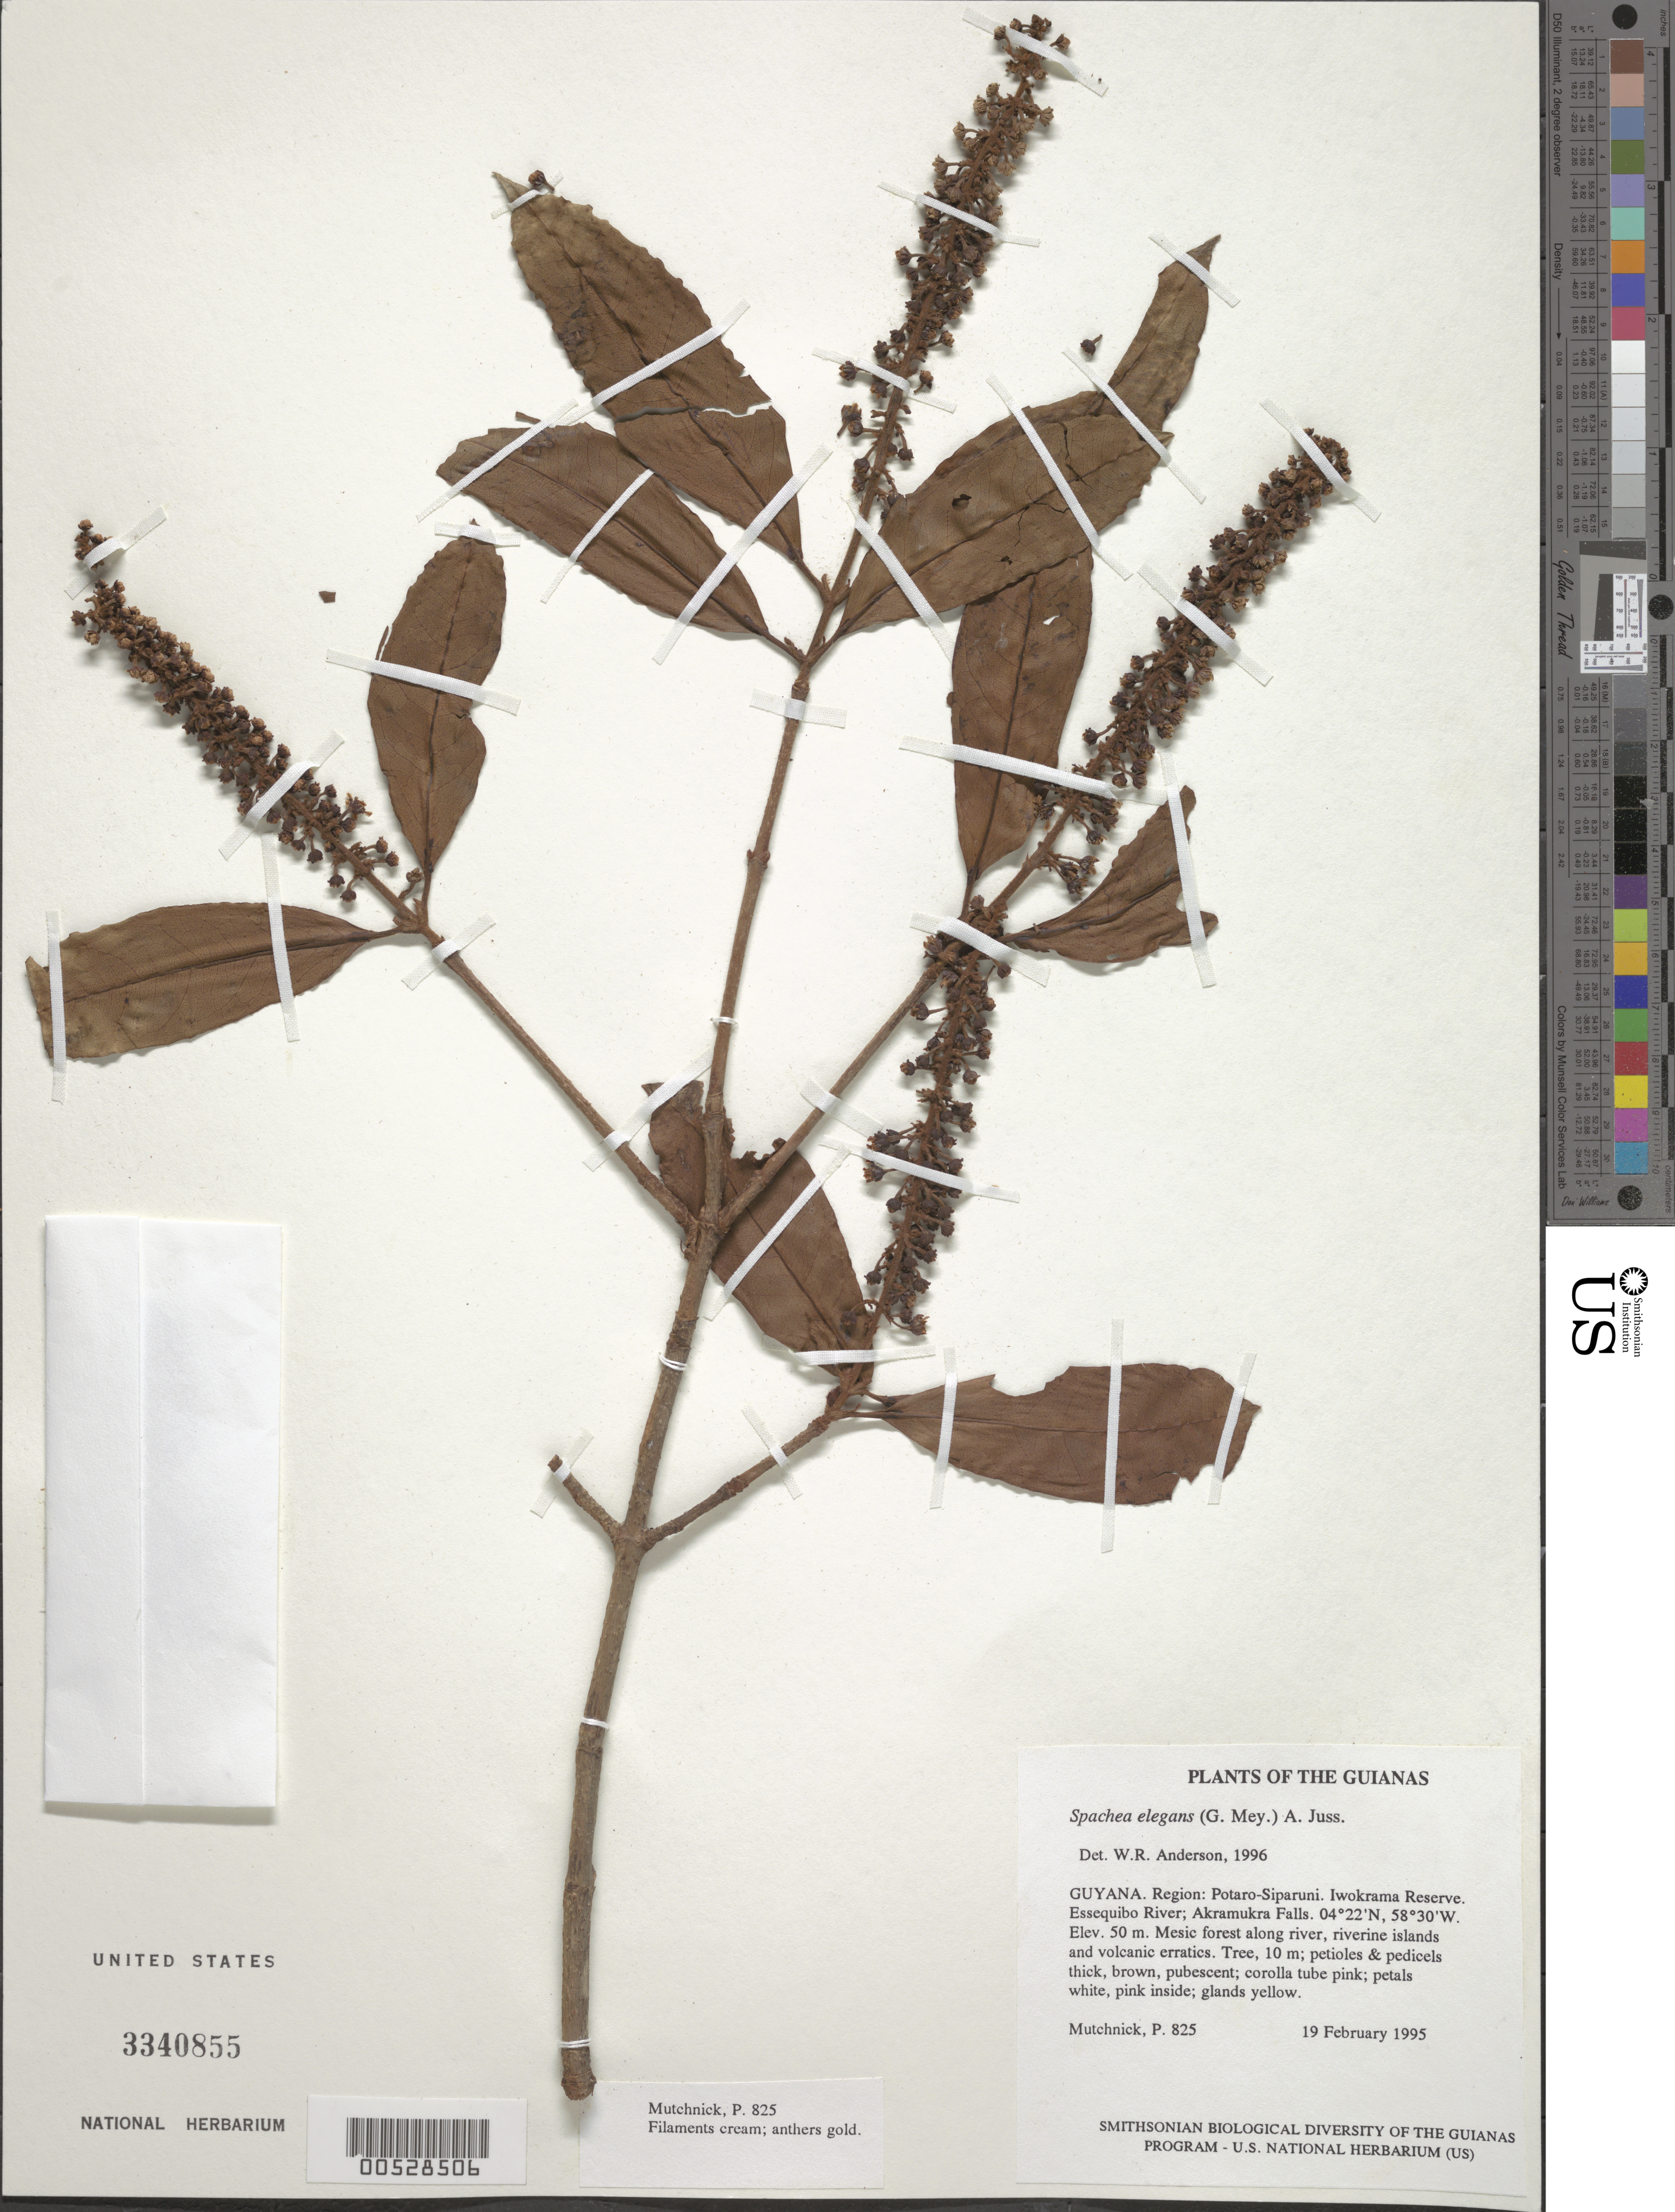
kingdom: Plantae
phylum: Tracheophyta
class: Magnoliopsida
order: Malpighiales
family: Malpighiaceae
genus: Spachea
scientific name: Spachea elegans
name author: A. Juss.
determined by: Anderson, W. R., (MICH), University of Michigan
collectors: P. Mutchnick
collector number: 825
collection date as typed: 19 February 1995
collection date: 1995-02-19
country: Guyana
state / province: Potaro-Siparuni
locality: Iwokrama Reserve. Essequibo River; Akramukra Falls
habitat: Mesic forest along river, riverine islands and volcanic erratics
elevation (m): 50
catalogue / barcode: US 3340855